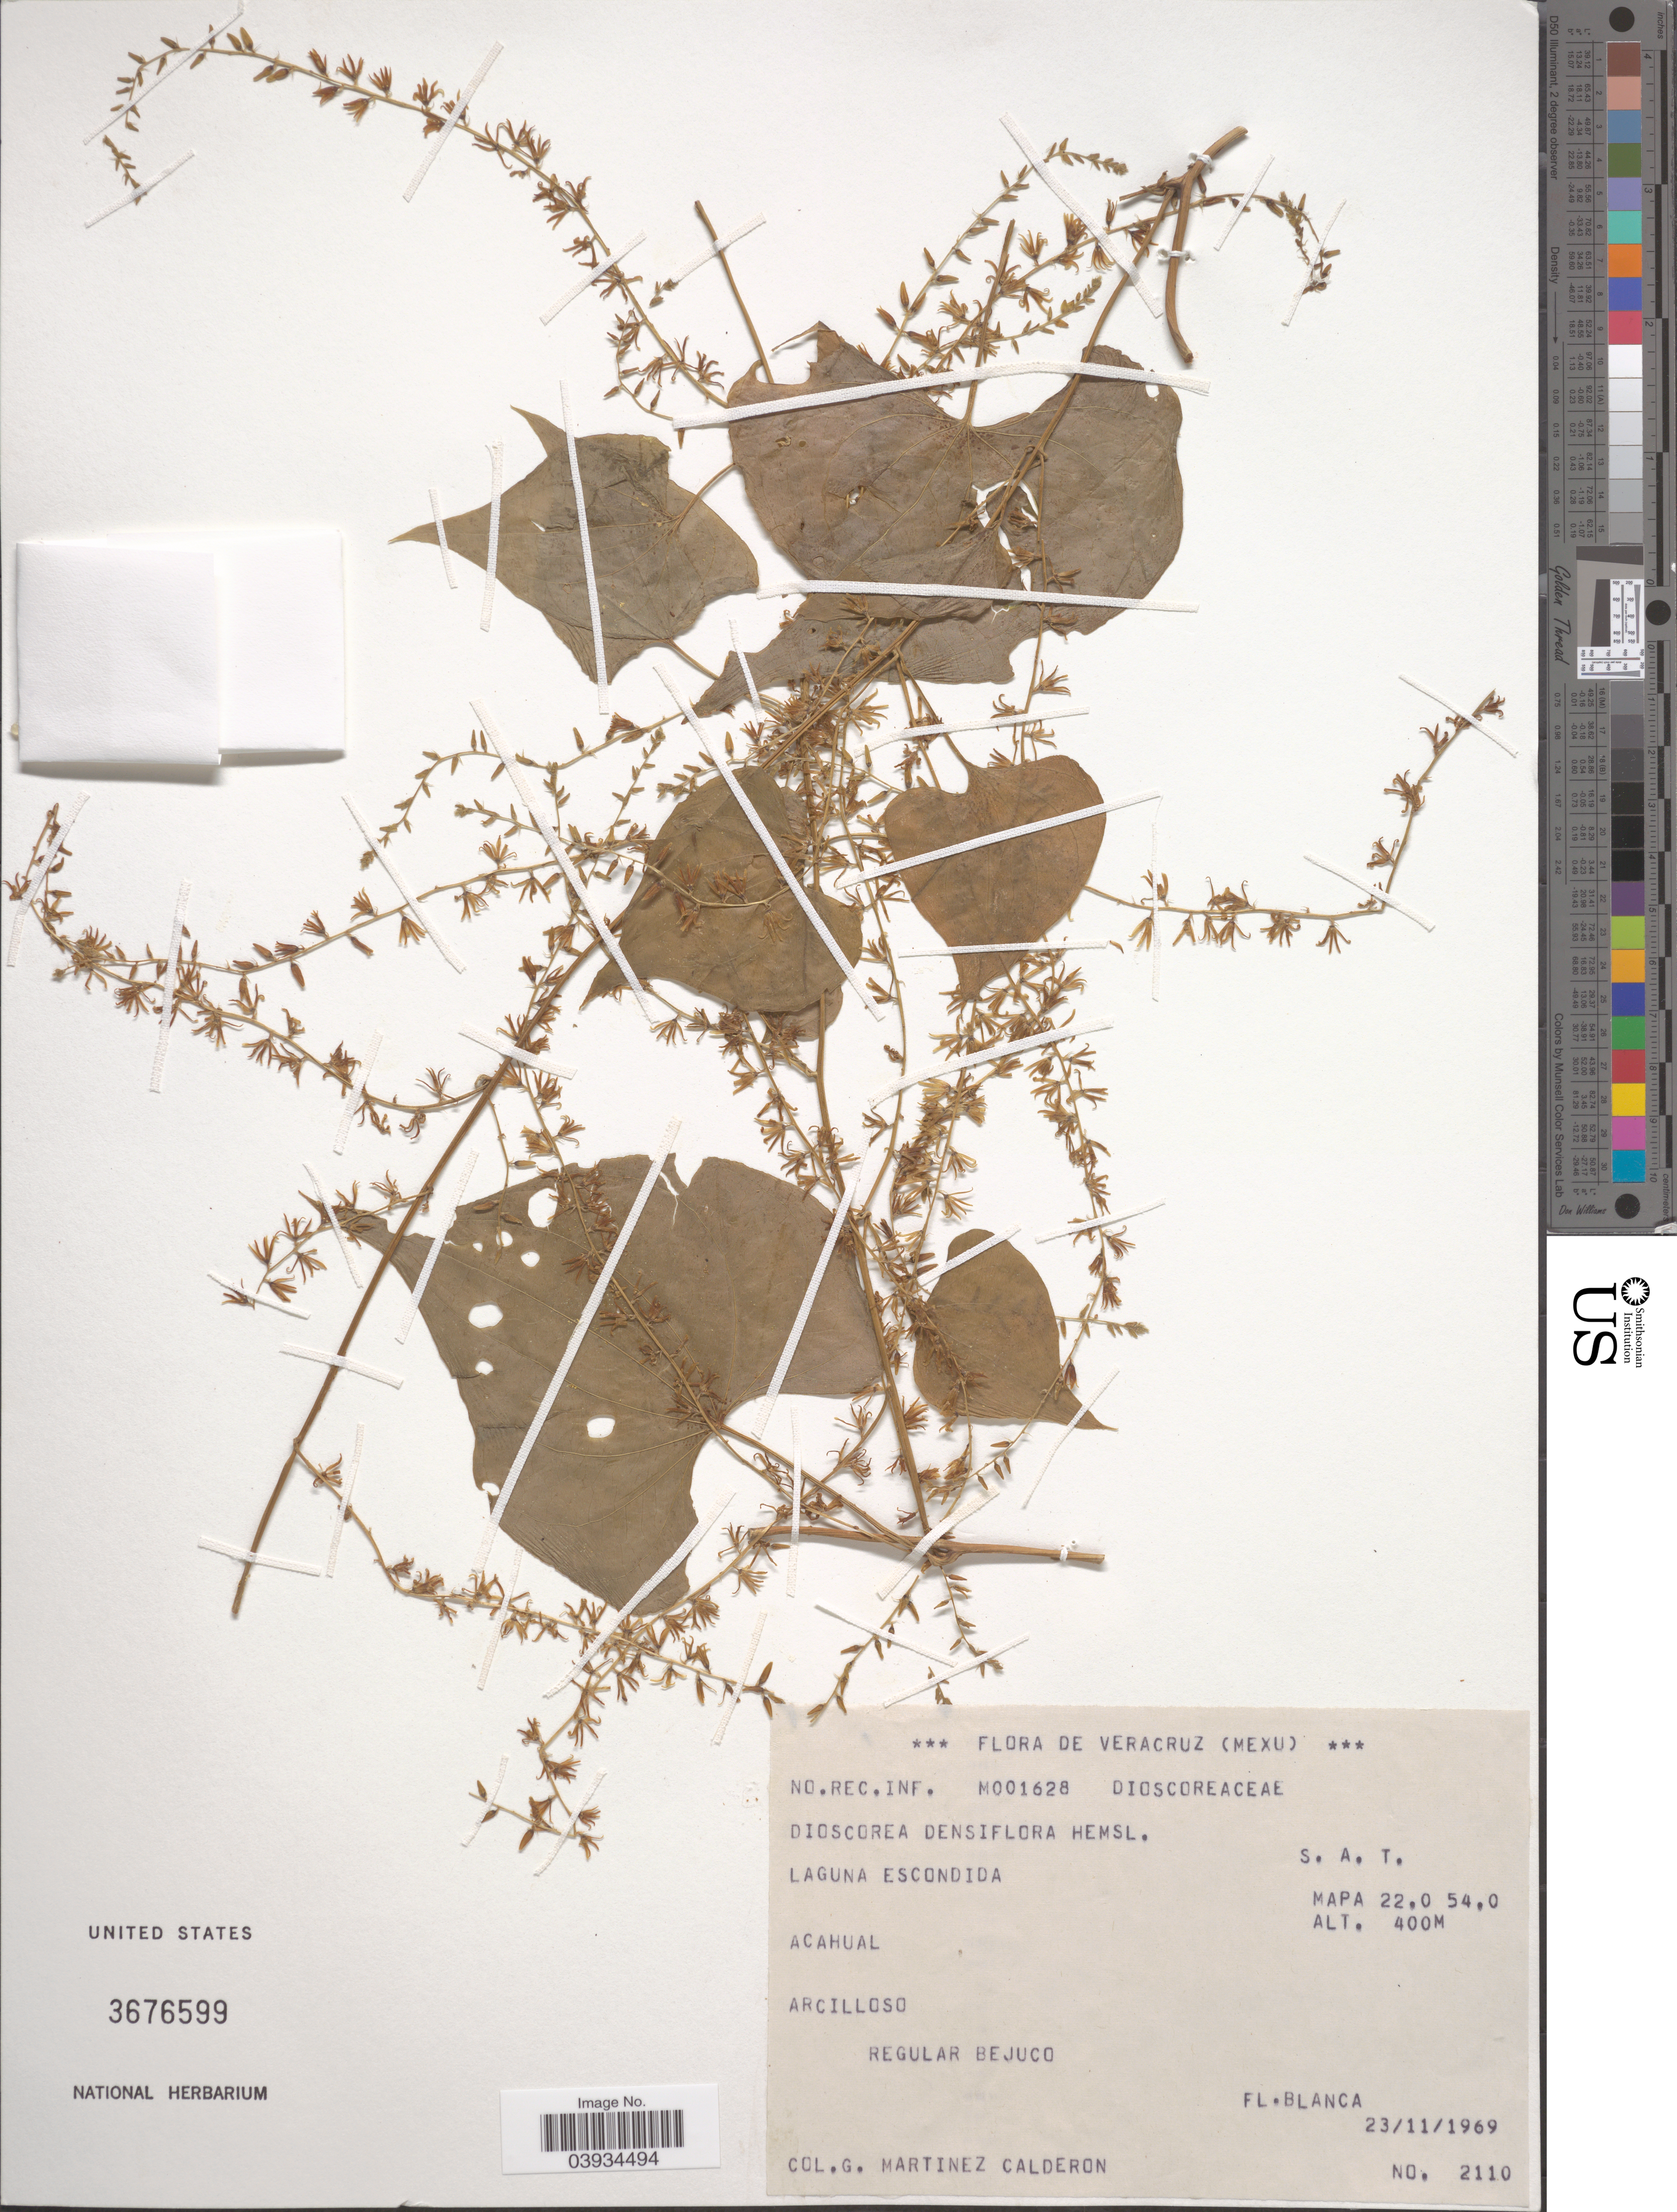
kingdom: Plantae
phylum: Tracheophyta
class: Liliopsida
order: Dioscoreales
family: Dioscoreaceae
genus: Dioscorea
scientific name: Dioscorea densiflora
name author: Hemsl.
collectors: G. Martínez Calderón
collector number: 2110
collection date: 1969-11-23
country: Mexico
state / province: Veracruz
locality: Veracruz. Laguna Escondida. S. A. T. Mapa 22,0 54,0. Acahual.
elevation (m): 400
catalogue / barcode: US 3676599